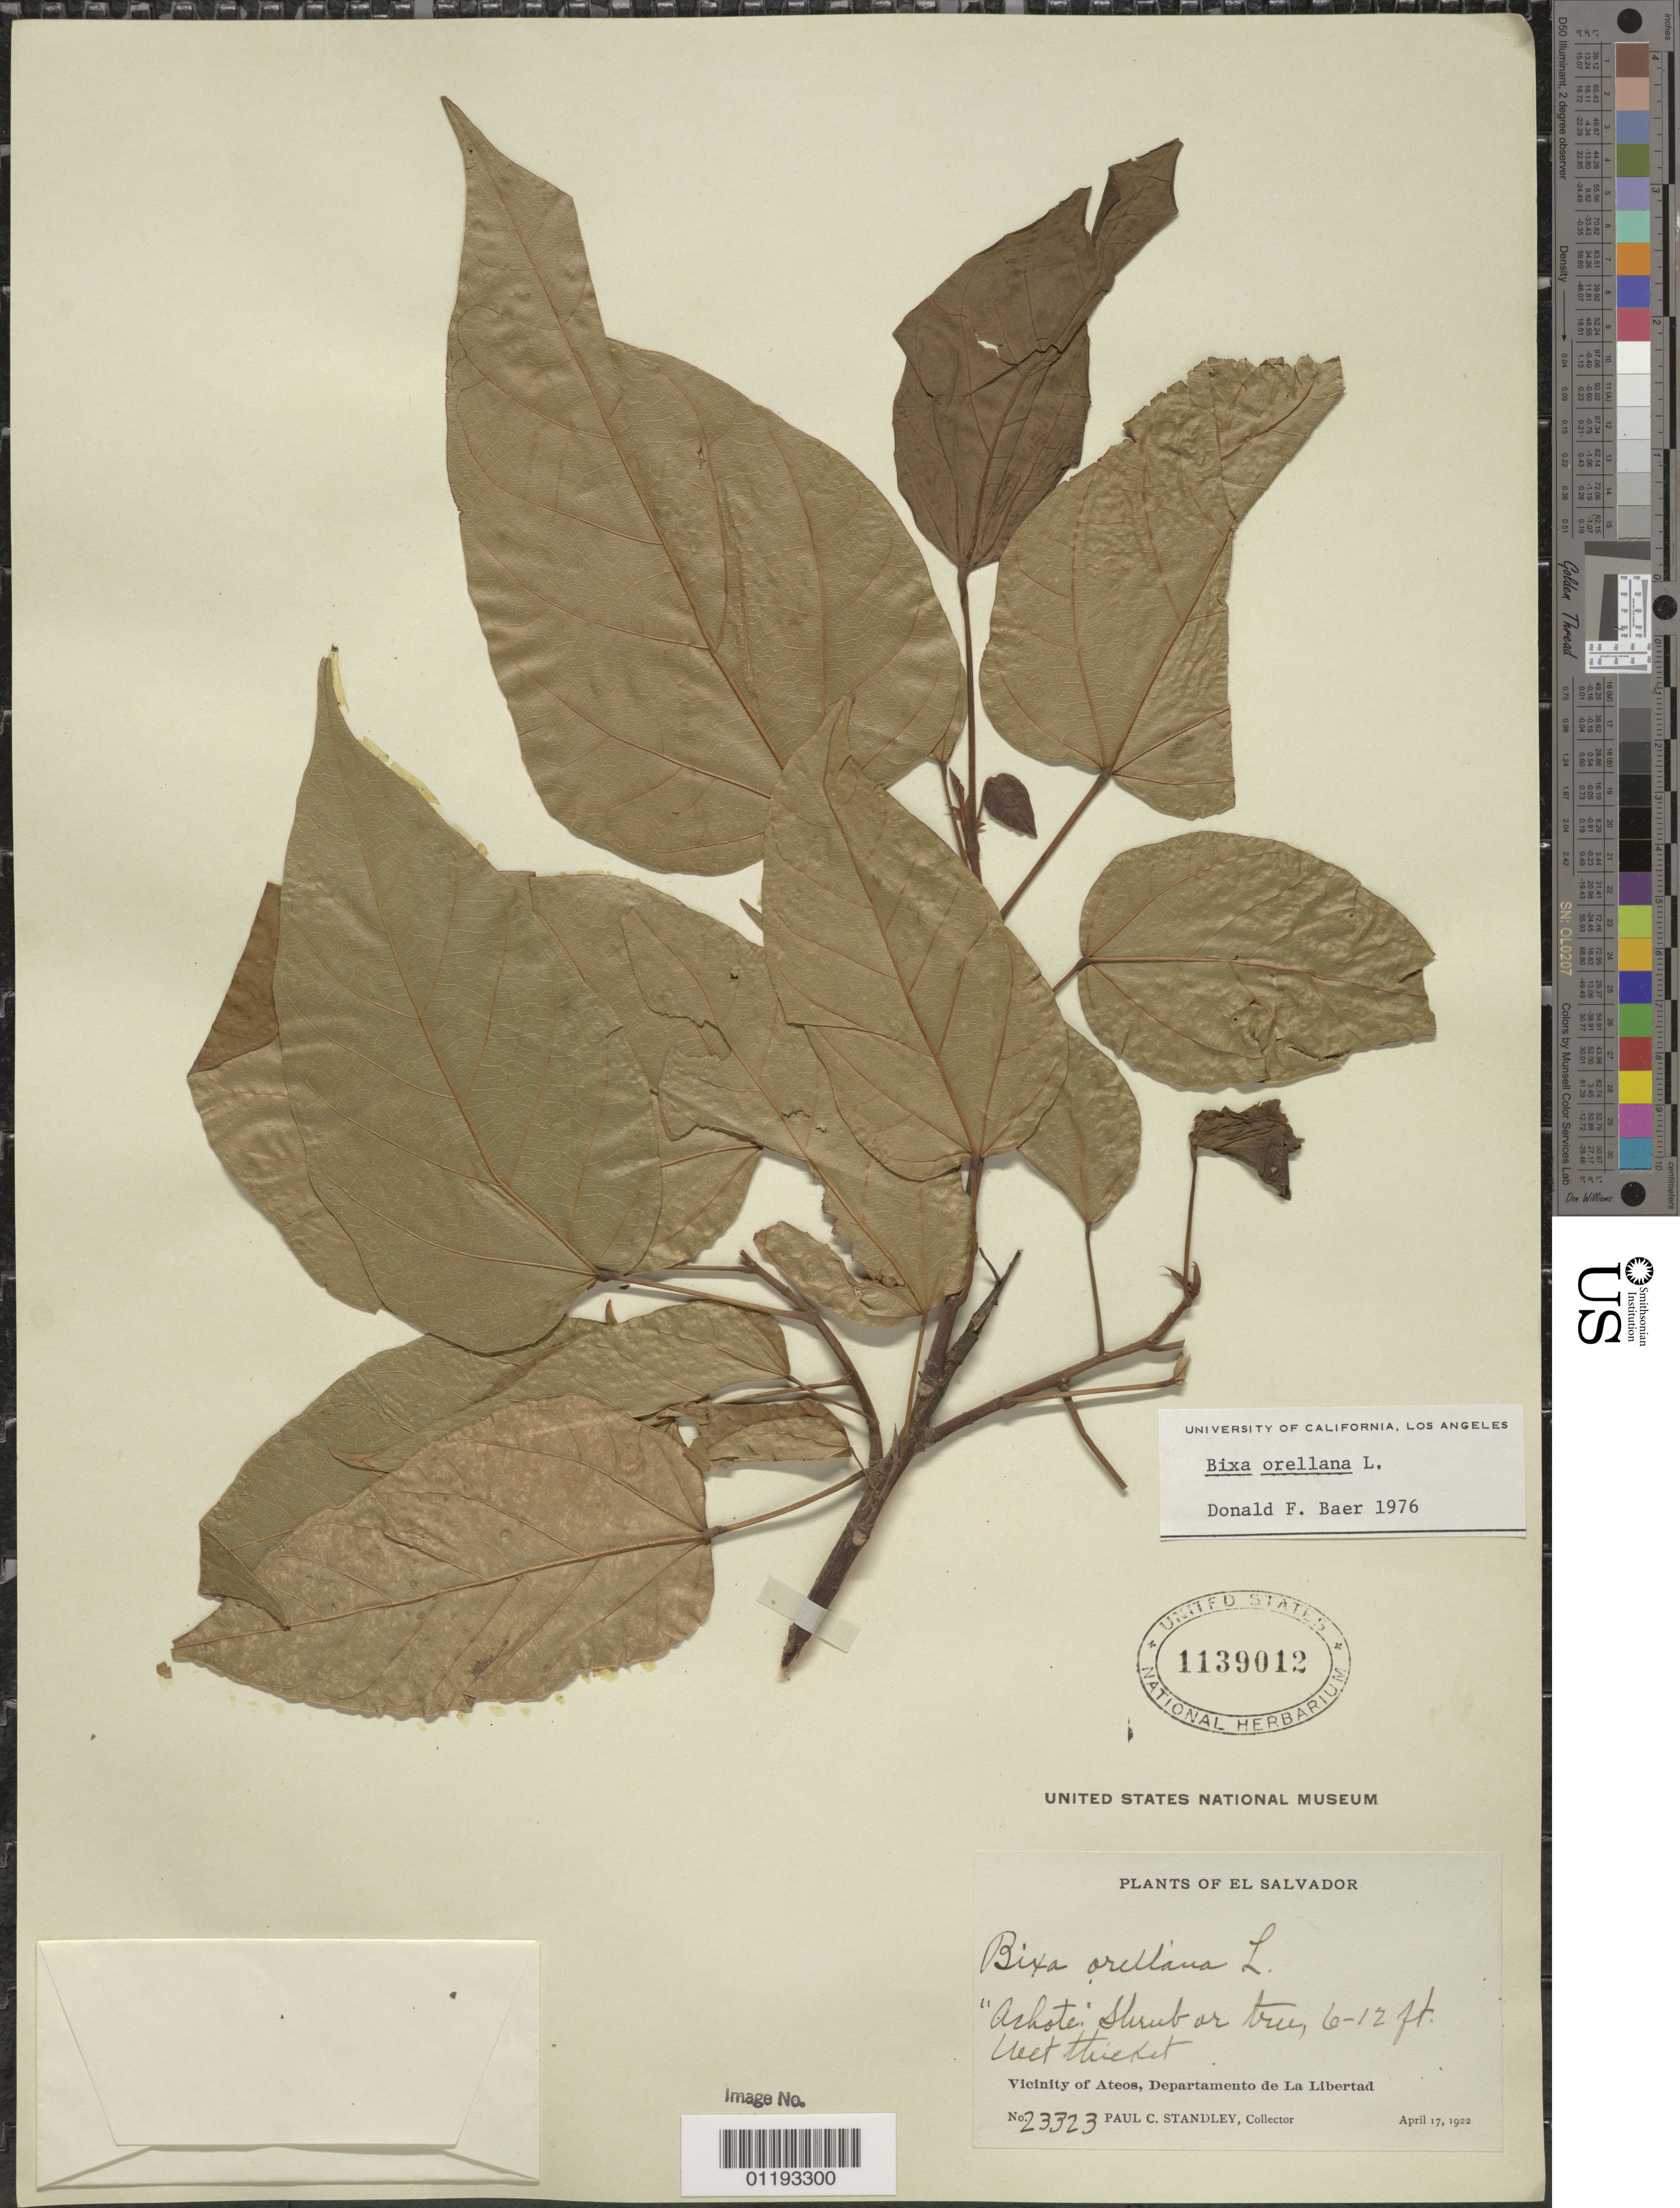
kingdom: Plantae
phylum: Tracheophyta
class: Magnoliopsida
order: Malvales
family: Bixaceae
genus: Bixa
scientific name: Bixa orellana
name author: L.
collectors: P. C. Standley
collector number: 23323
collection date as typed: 17 Apr 1922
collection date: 1922-04-17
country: El Salvador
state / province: La Libertad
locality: Vicinity of Ateos.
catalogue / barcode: US 1139012